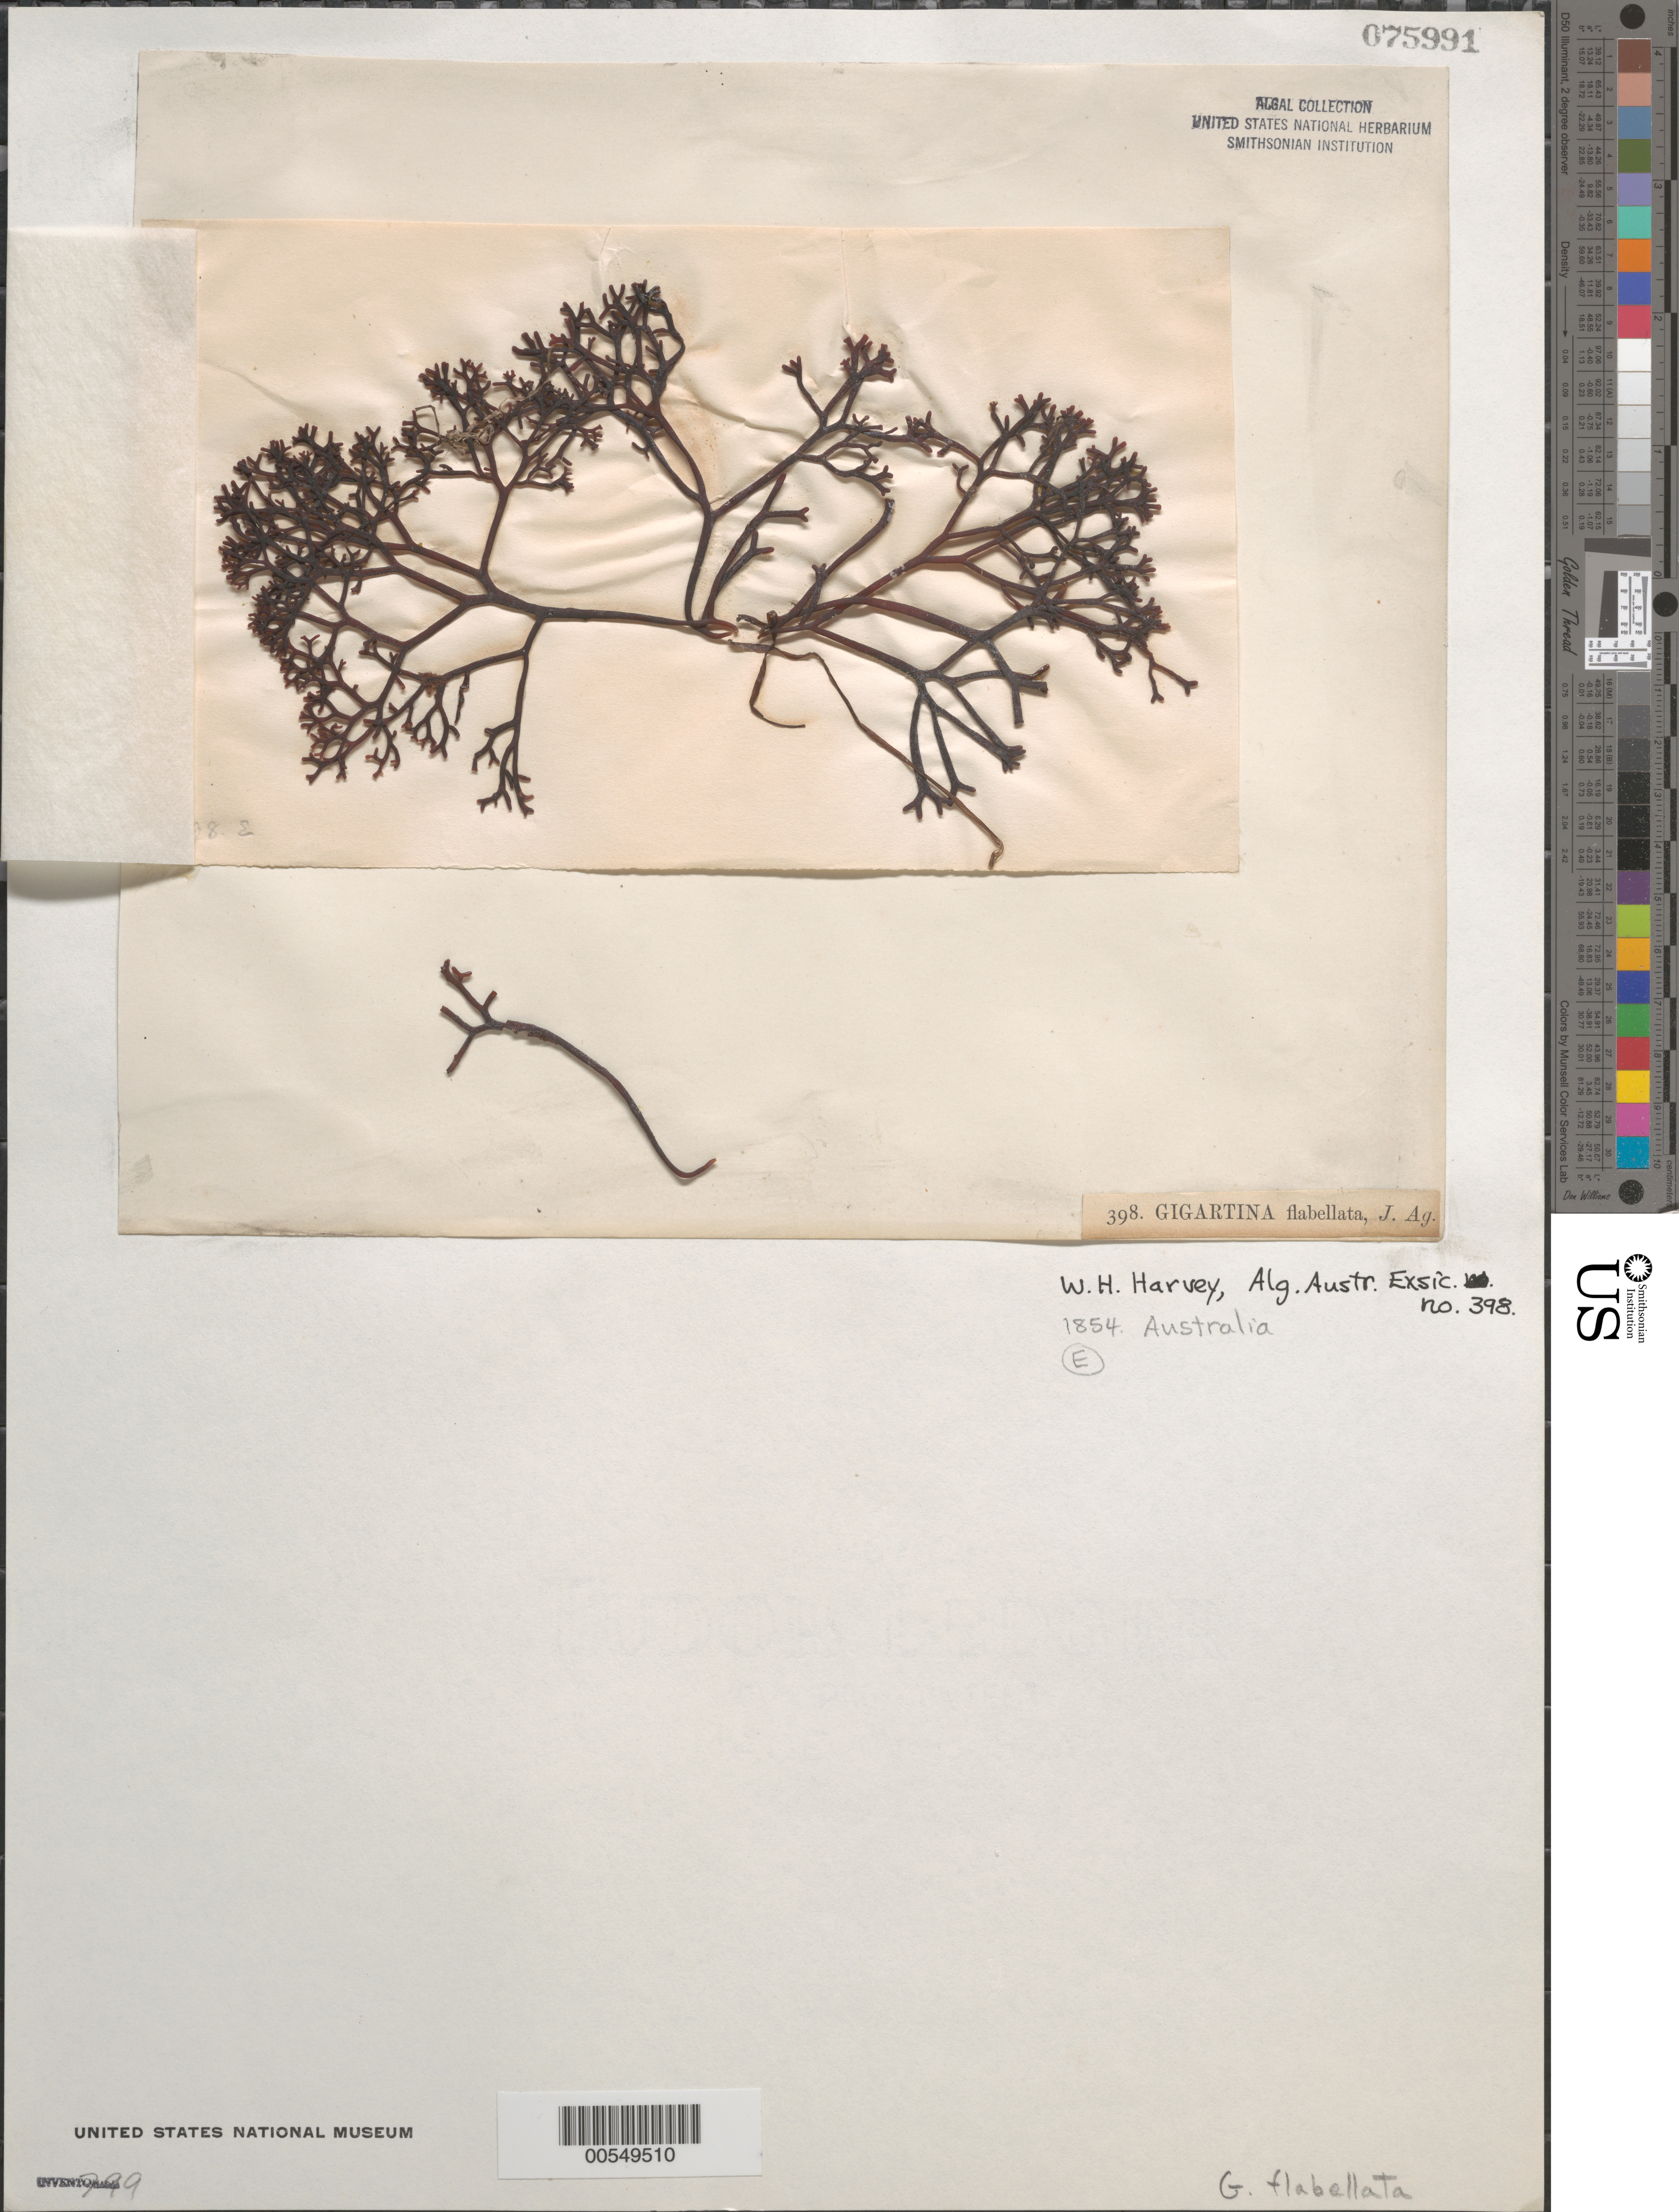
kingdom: Plantae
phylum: Rhodophyta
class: Florideophyceae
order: Gigartinales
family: Gigartinaceae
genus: Gigartina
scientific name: Gigartina flabellata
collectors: W. Harvey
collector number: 398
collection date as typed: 1854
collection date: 1854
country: Australia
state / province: Western Australia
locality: Princess Royal Harbor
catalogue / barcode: US 75991